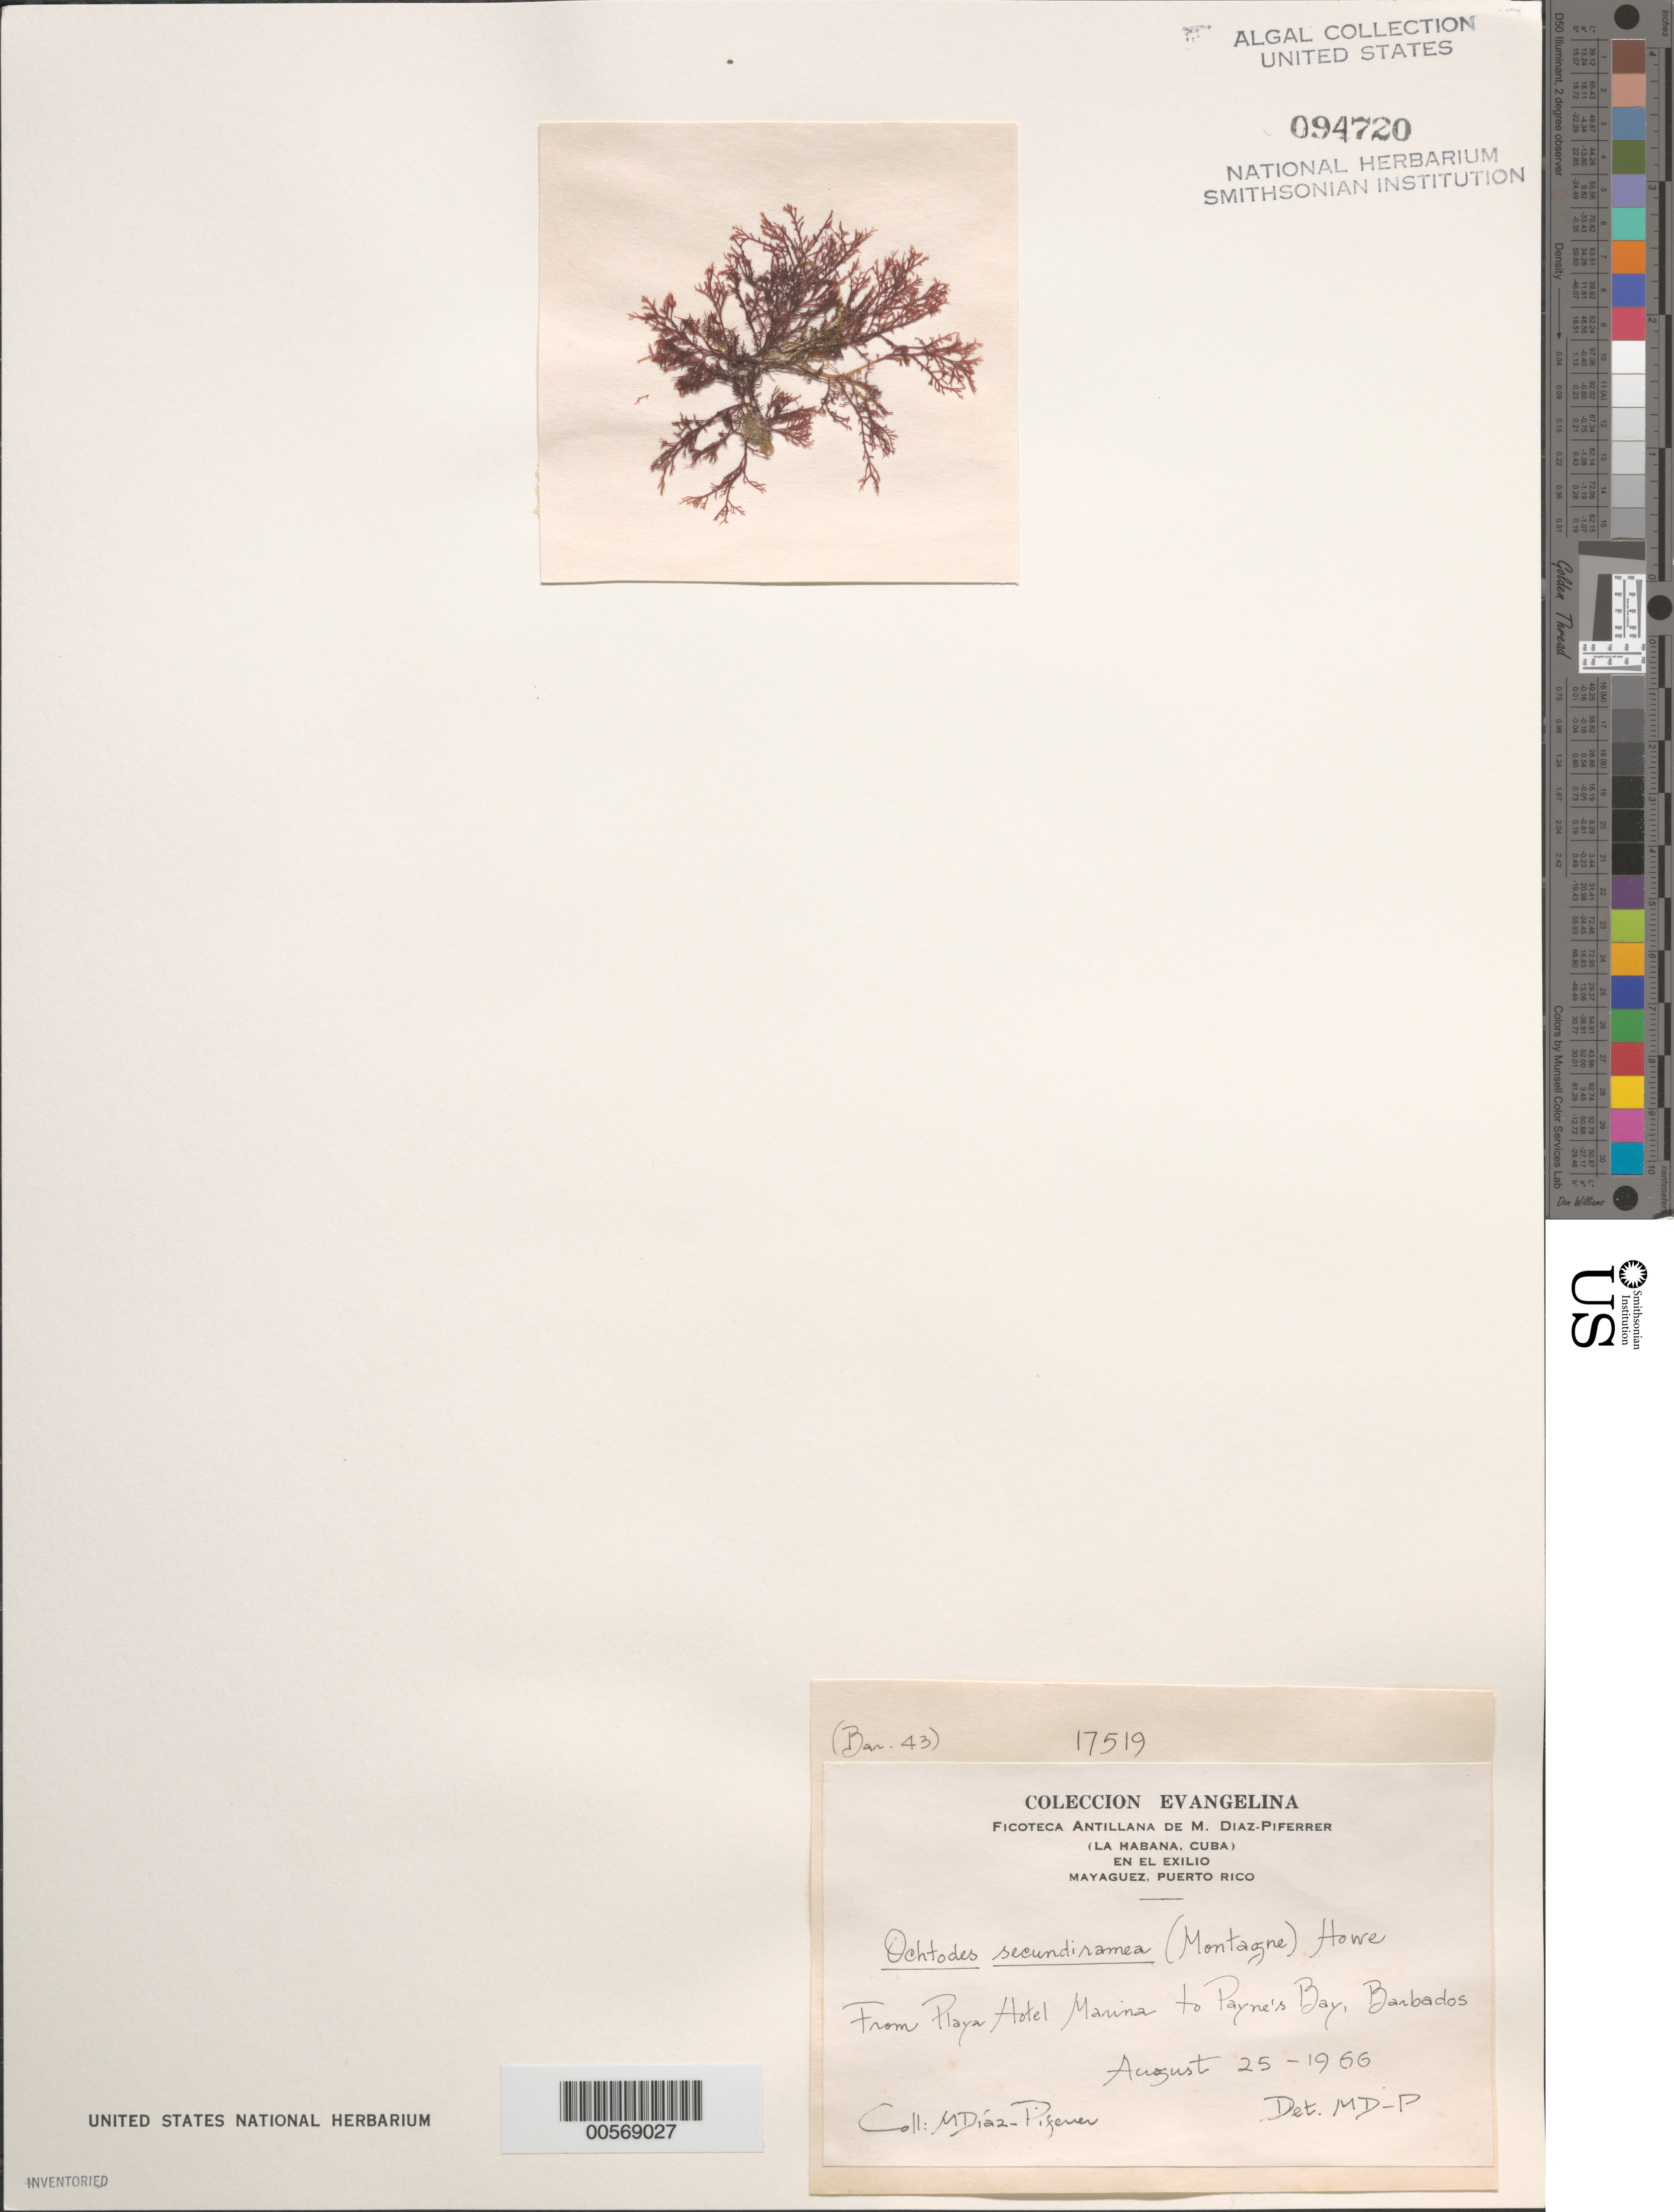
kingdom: Plantae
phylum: Rhodophyta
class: Florideophyceae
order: Gigartinales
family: Rhizophyllidaceae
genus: Ochtodes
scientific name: Ochtodes secundiramea, ined.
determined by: Diaz-Piferrer, M.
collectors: M. Diaz-Piferrer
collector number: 17519 & BAR. 43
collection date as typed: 25 Aug 1966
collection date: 1966-08-25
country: Barbados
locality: From Hotel Marina Beach to Payne's Bay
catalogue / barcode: US 94720